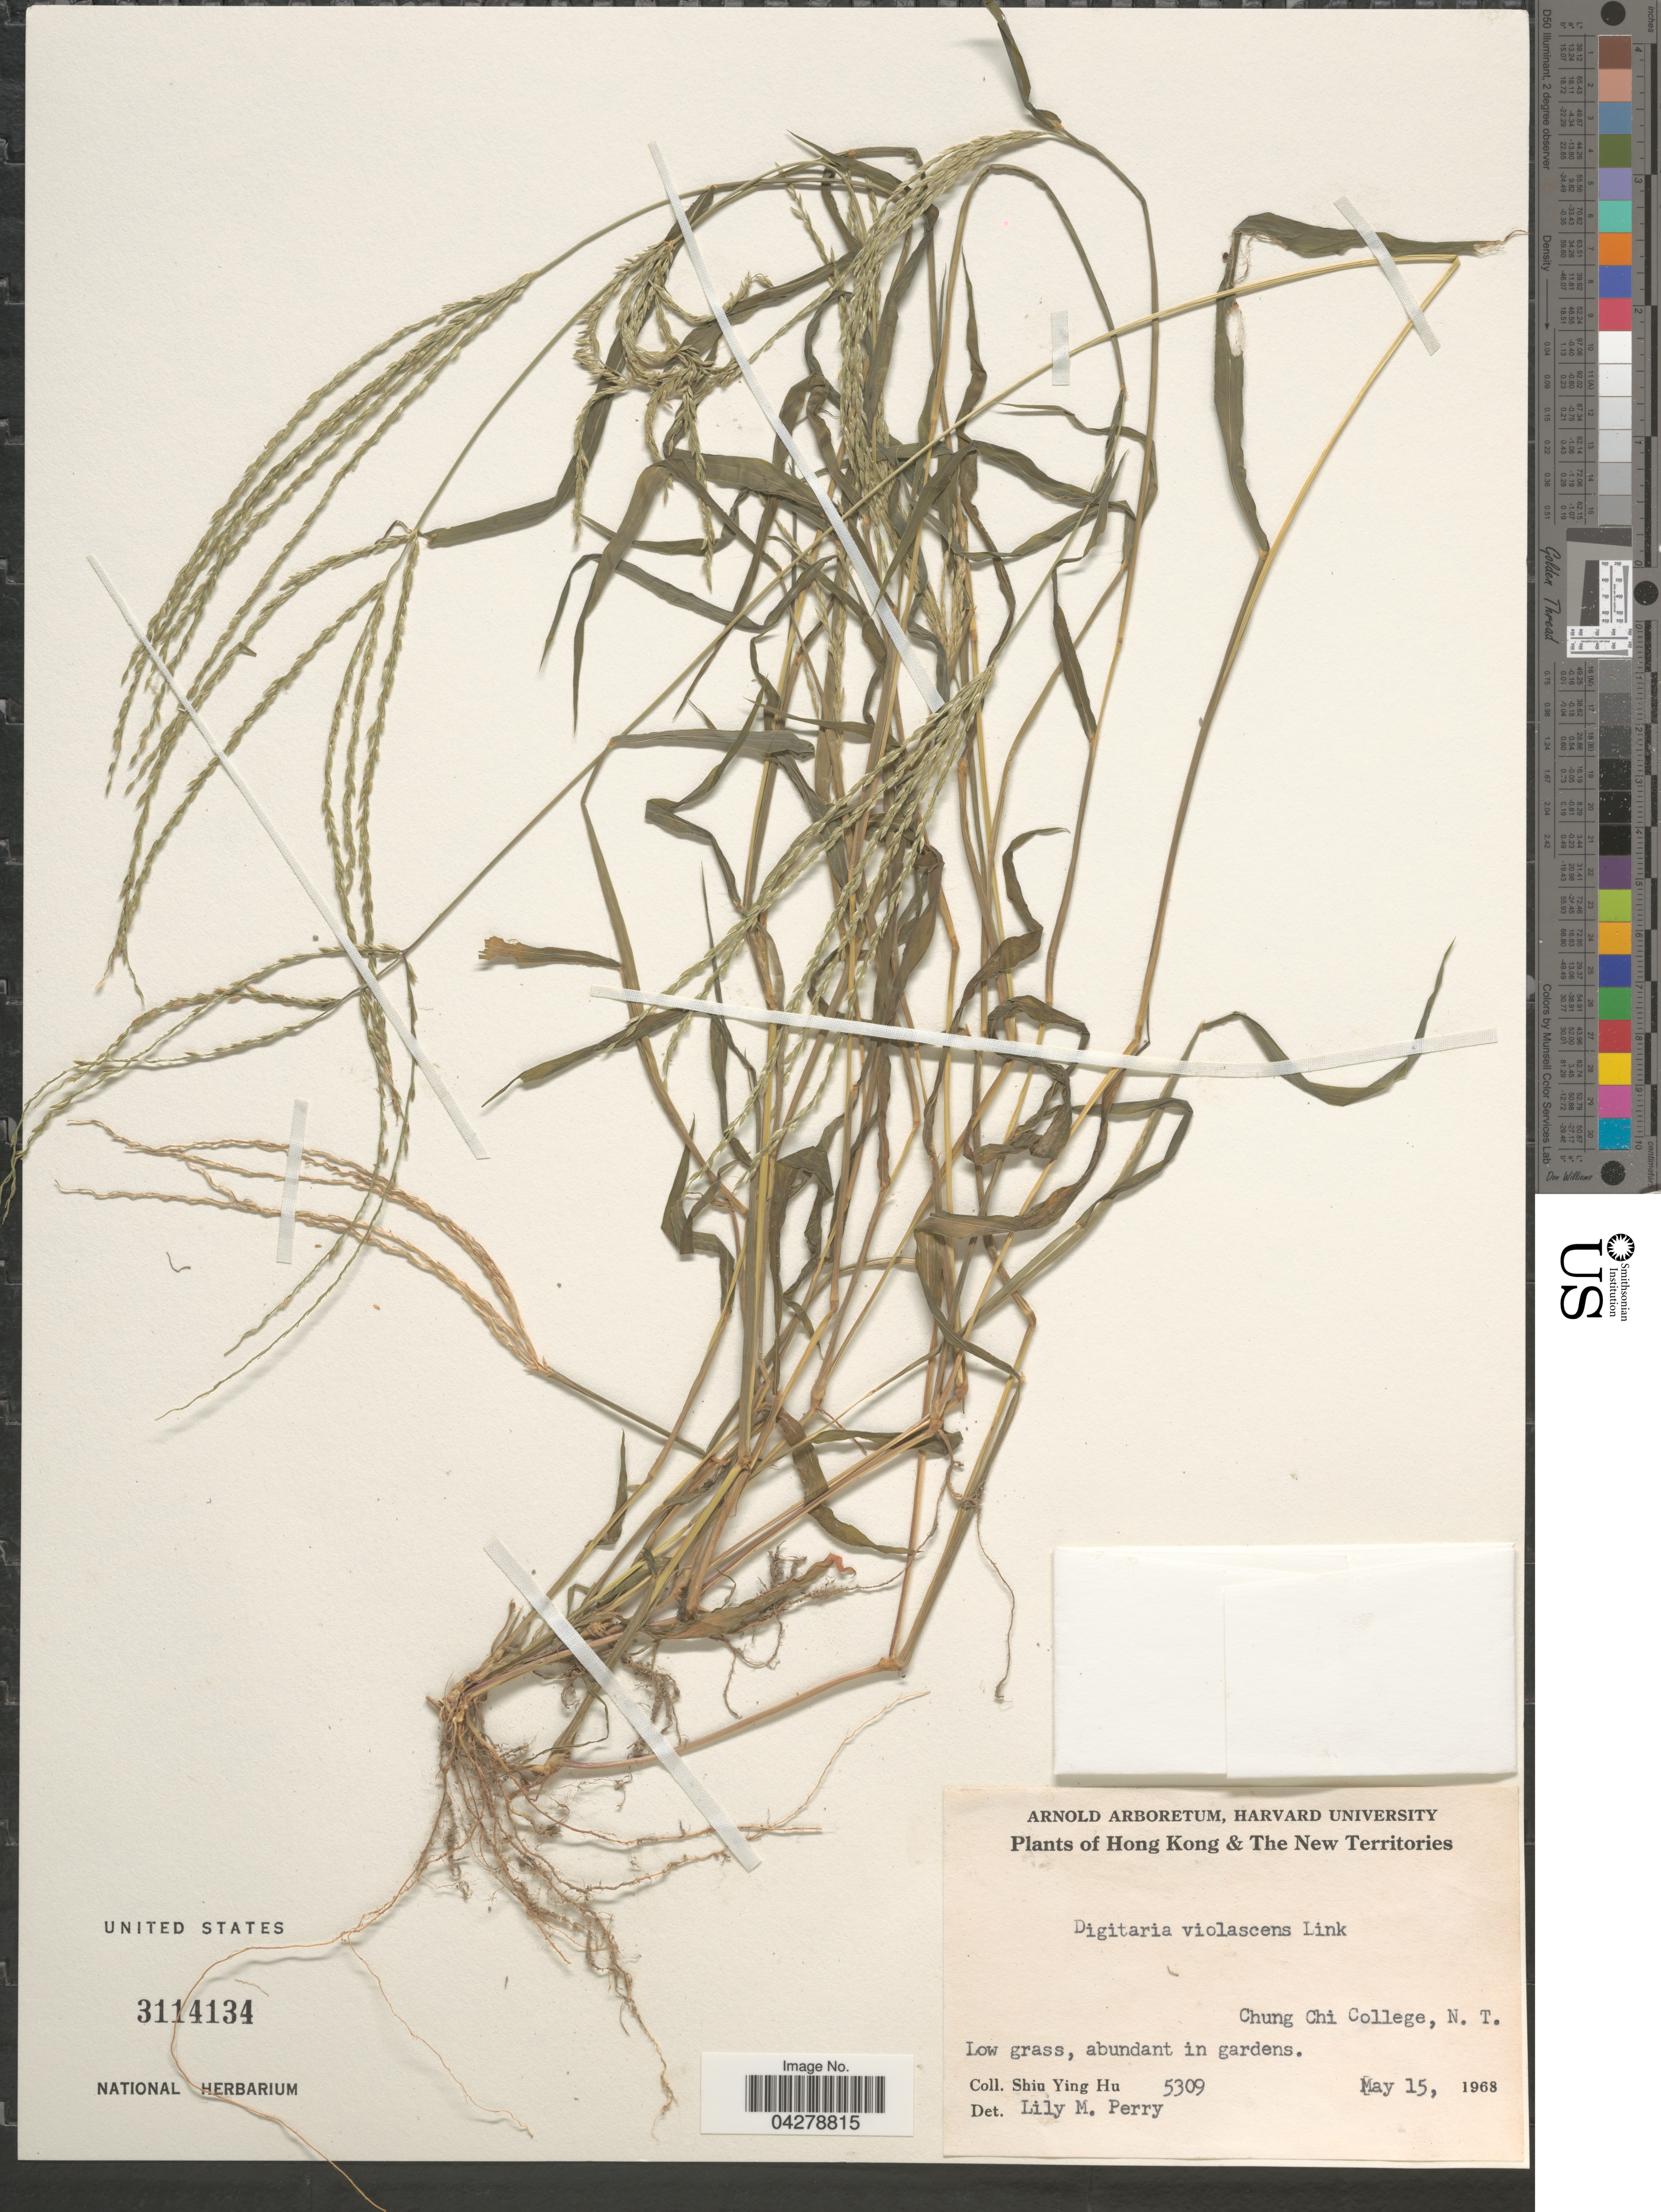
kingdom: Plantae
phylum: Tracheophyta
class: Liliopsida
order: Poales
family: Poaceae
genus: Digitaria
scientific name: Digitaria violascens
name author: Link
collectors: S. Y. Hu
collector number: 5309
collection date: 1968-05-15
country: China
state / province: Hong Kong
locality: The New Territories. Chung Chi College.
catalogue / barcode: US 3114134